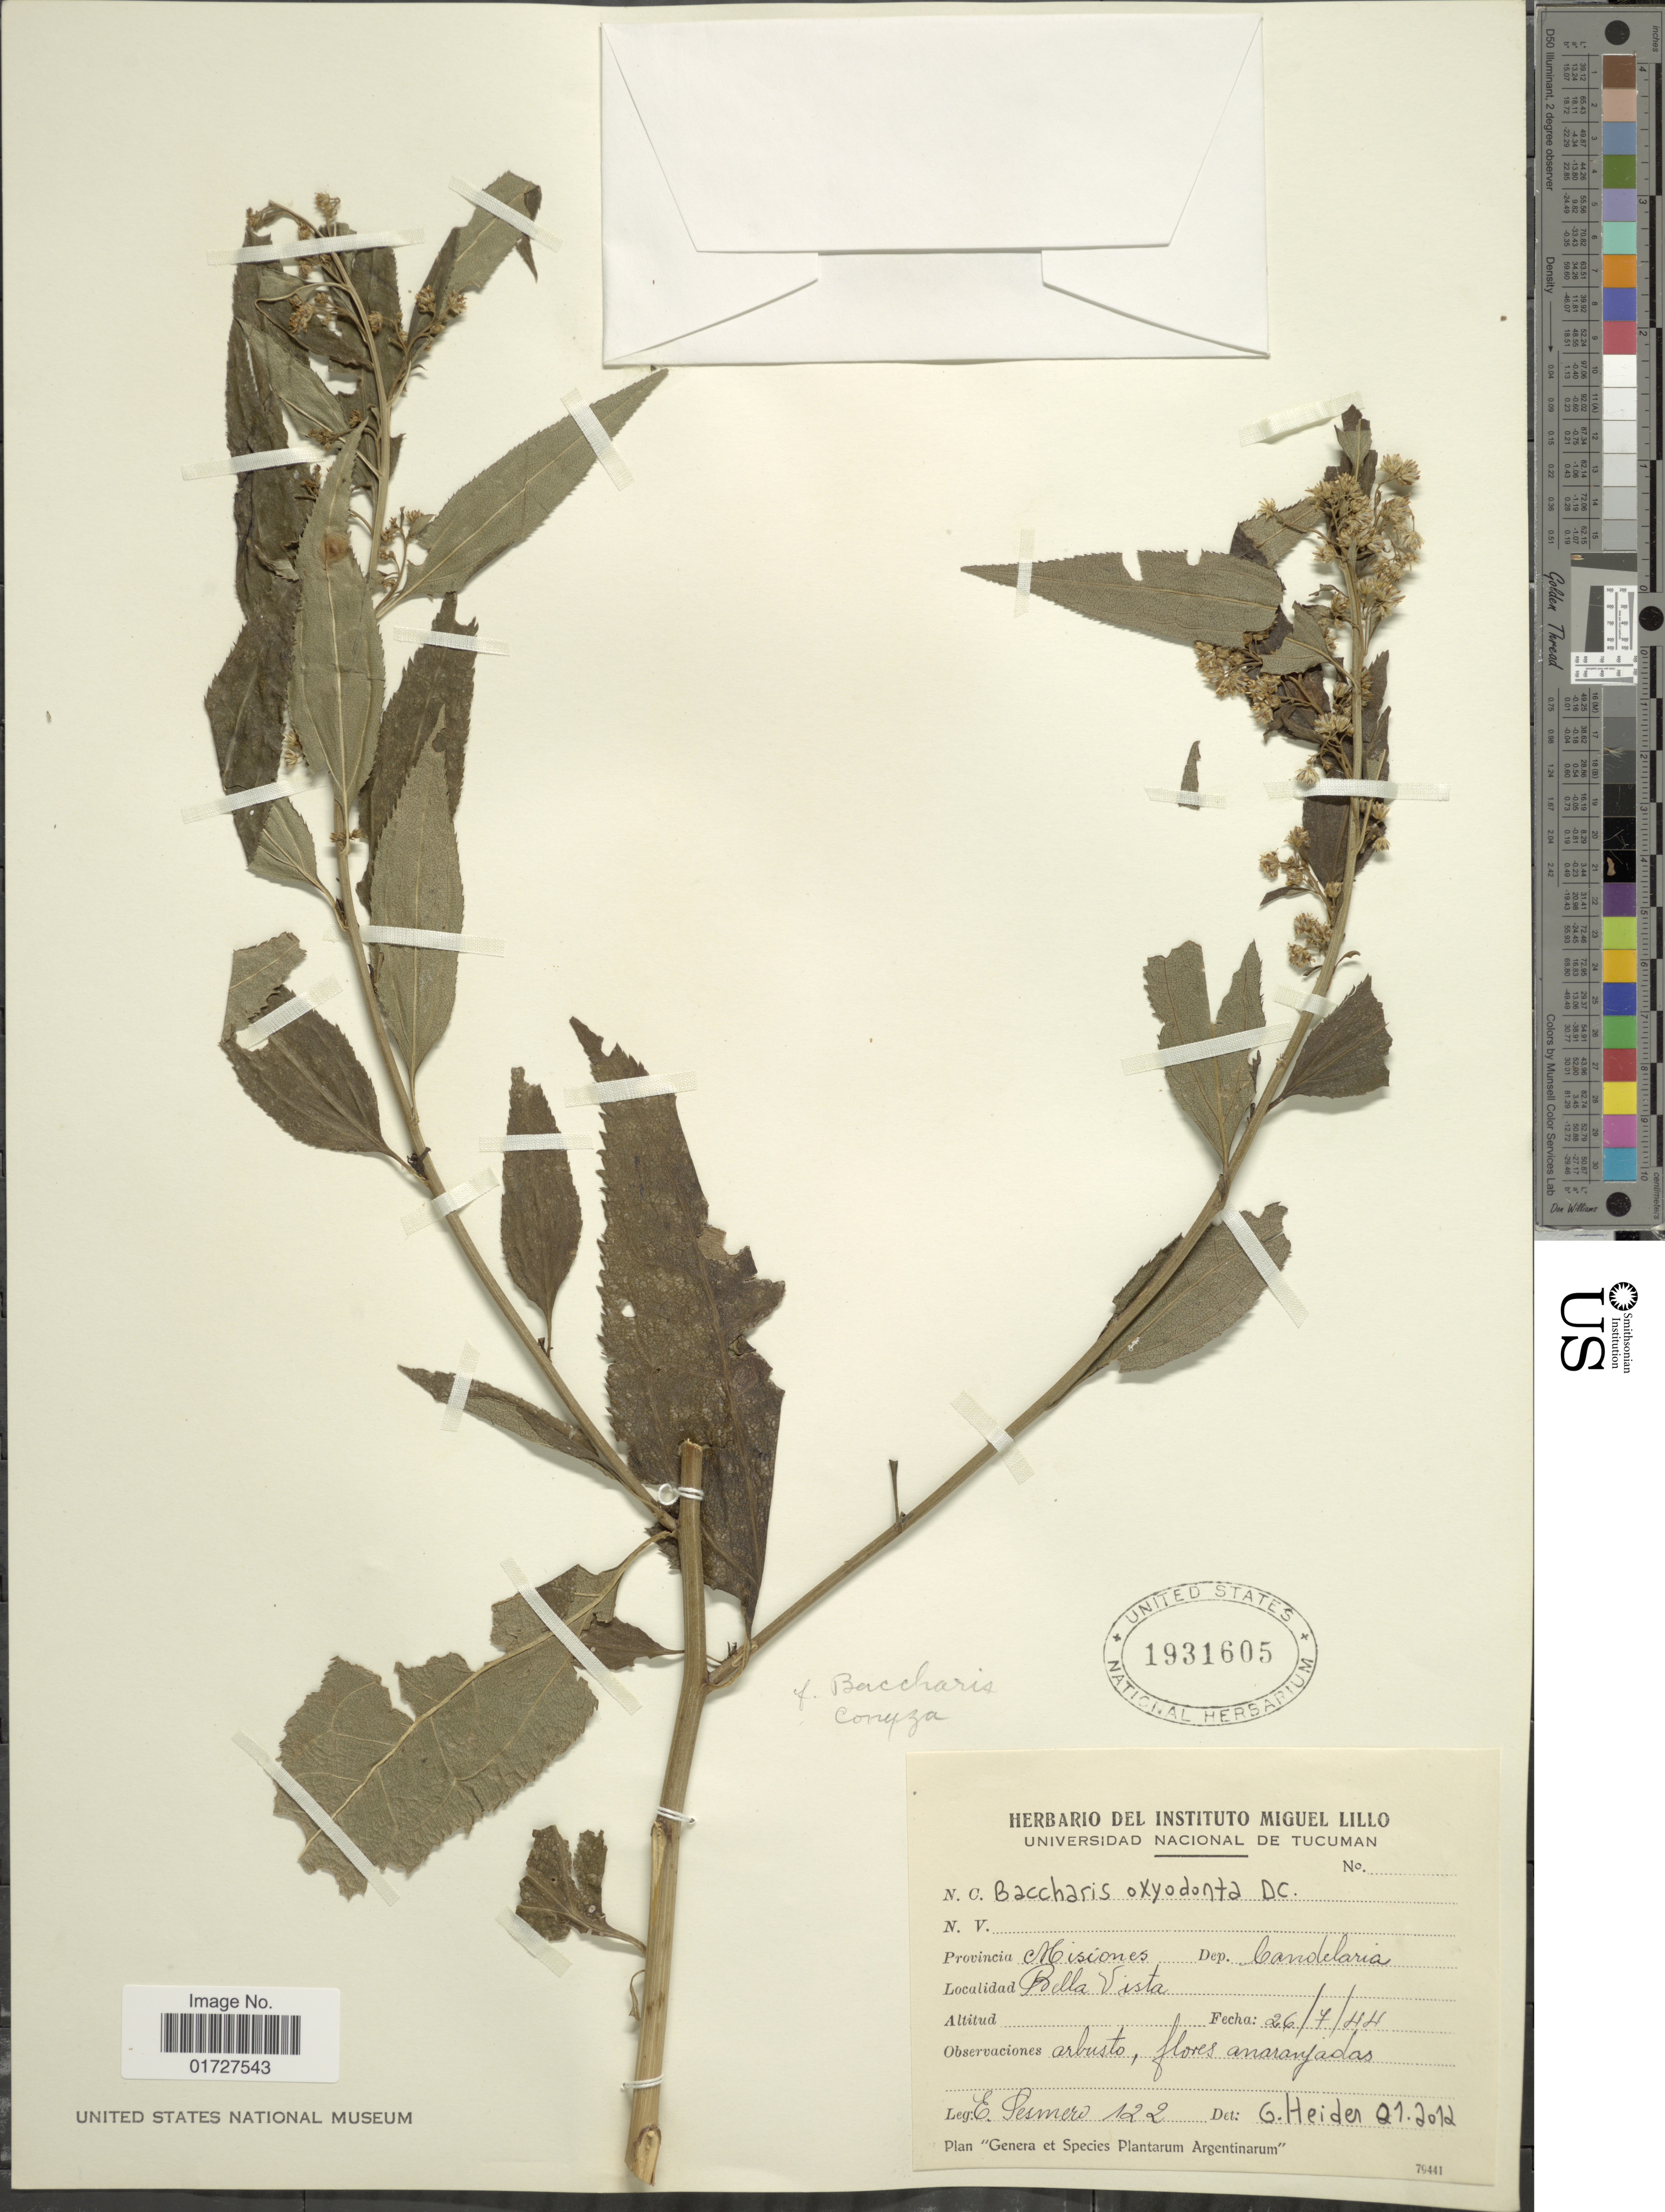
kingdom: Plantae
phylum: Tracheophyta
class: Magnoliopsida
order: Asterales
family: Asteraceae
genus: Baccharis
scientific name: Baccharis oxyodonta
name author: (DC.) Baker in Mart.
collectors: E. Sesmero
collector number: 122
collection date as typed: Transcribed d/m/y: 26/7/44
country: Argentina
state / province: Misiones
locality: Dep. Candelaria, Bella Vista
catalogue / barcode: US 1931605